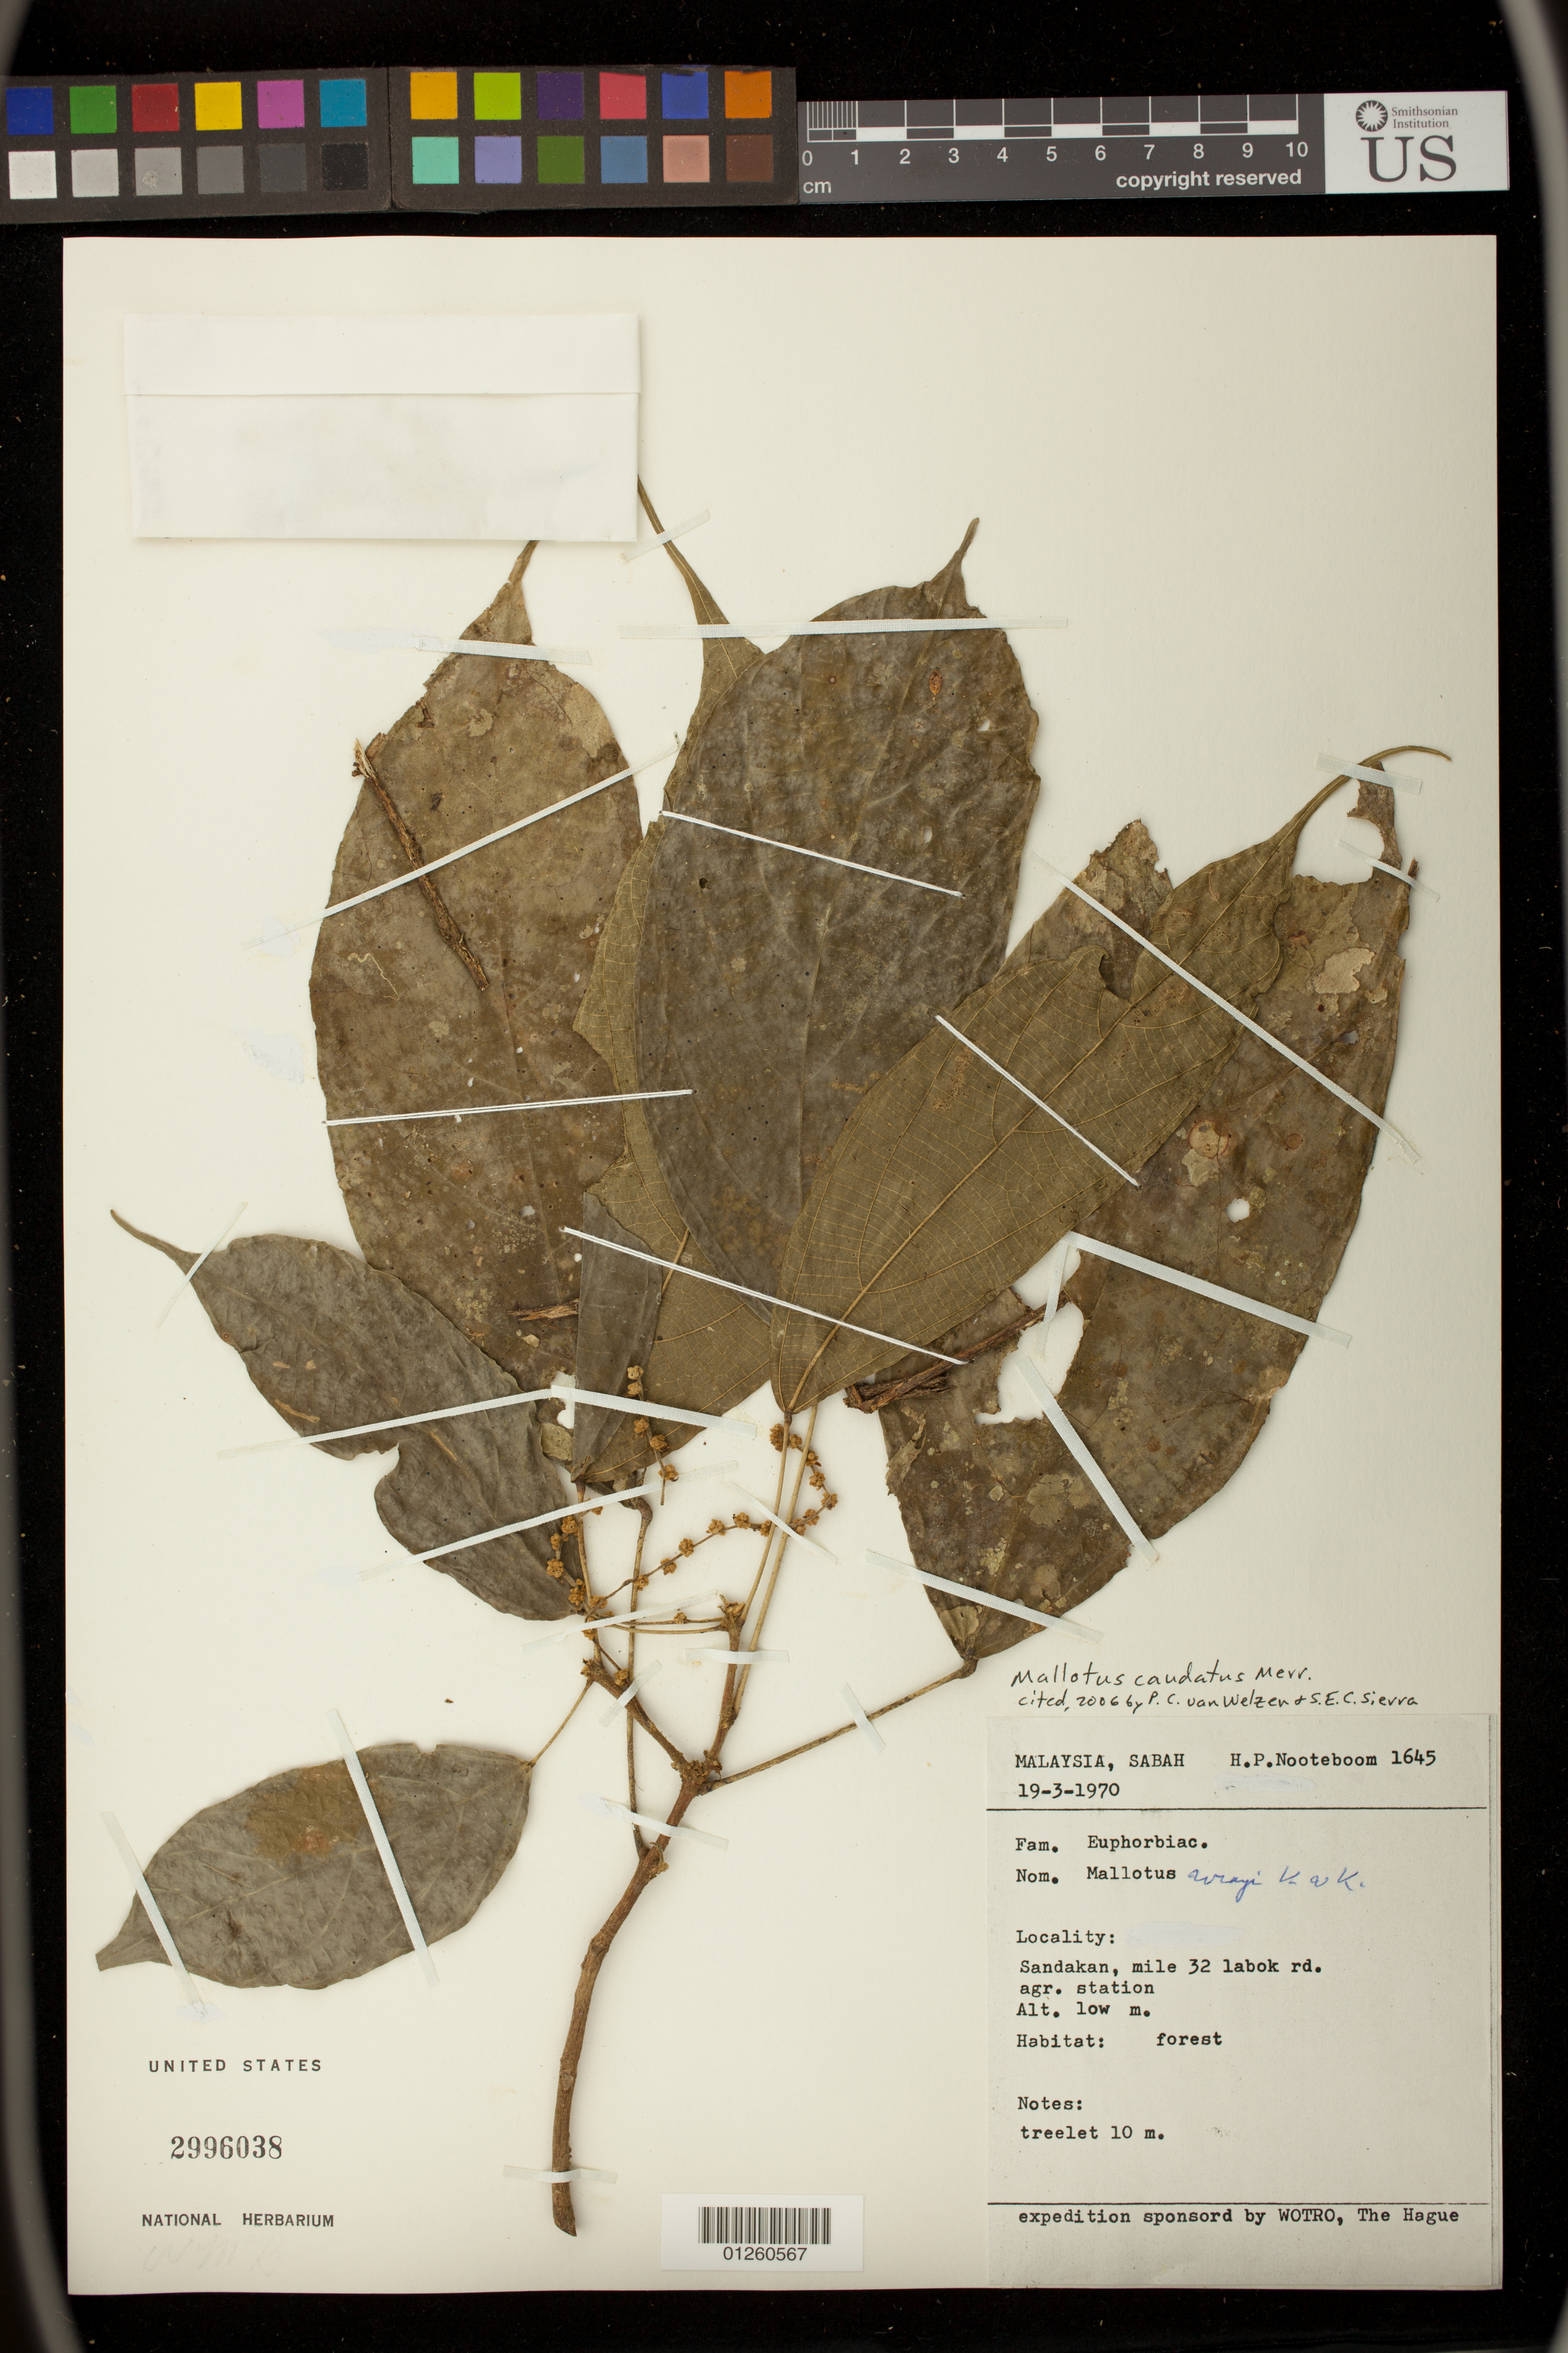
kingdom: Plantae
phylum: Tracheophyta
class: Magnoliopsida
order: Malpighiales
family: Euphorbiaceae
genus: Mallotus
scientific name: Mallotus caudatus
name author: Merr.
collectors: H. P. Nooteboom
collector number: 1645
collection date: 1970-03-19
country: Malaysia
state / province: Sabah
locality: Sandakan, mile 32 labok rd.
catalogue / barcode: US 2996038